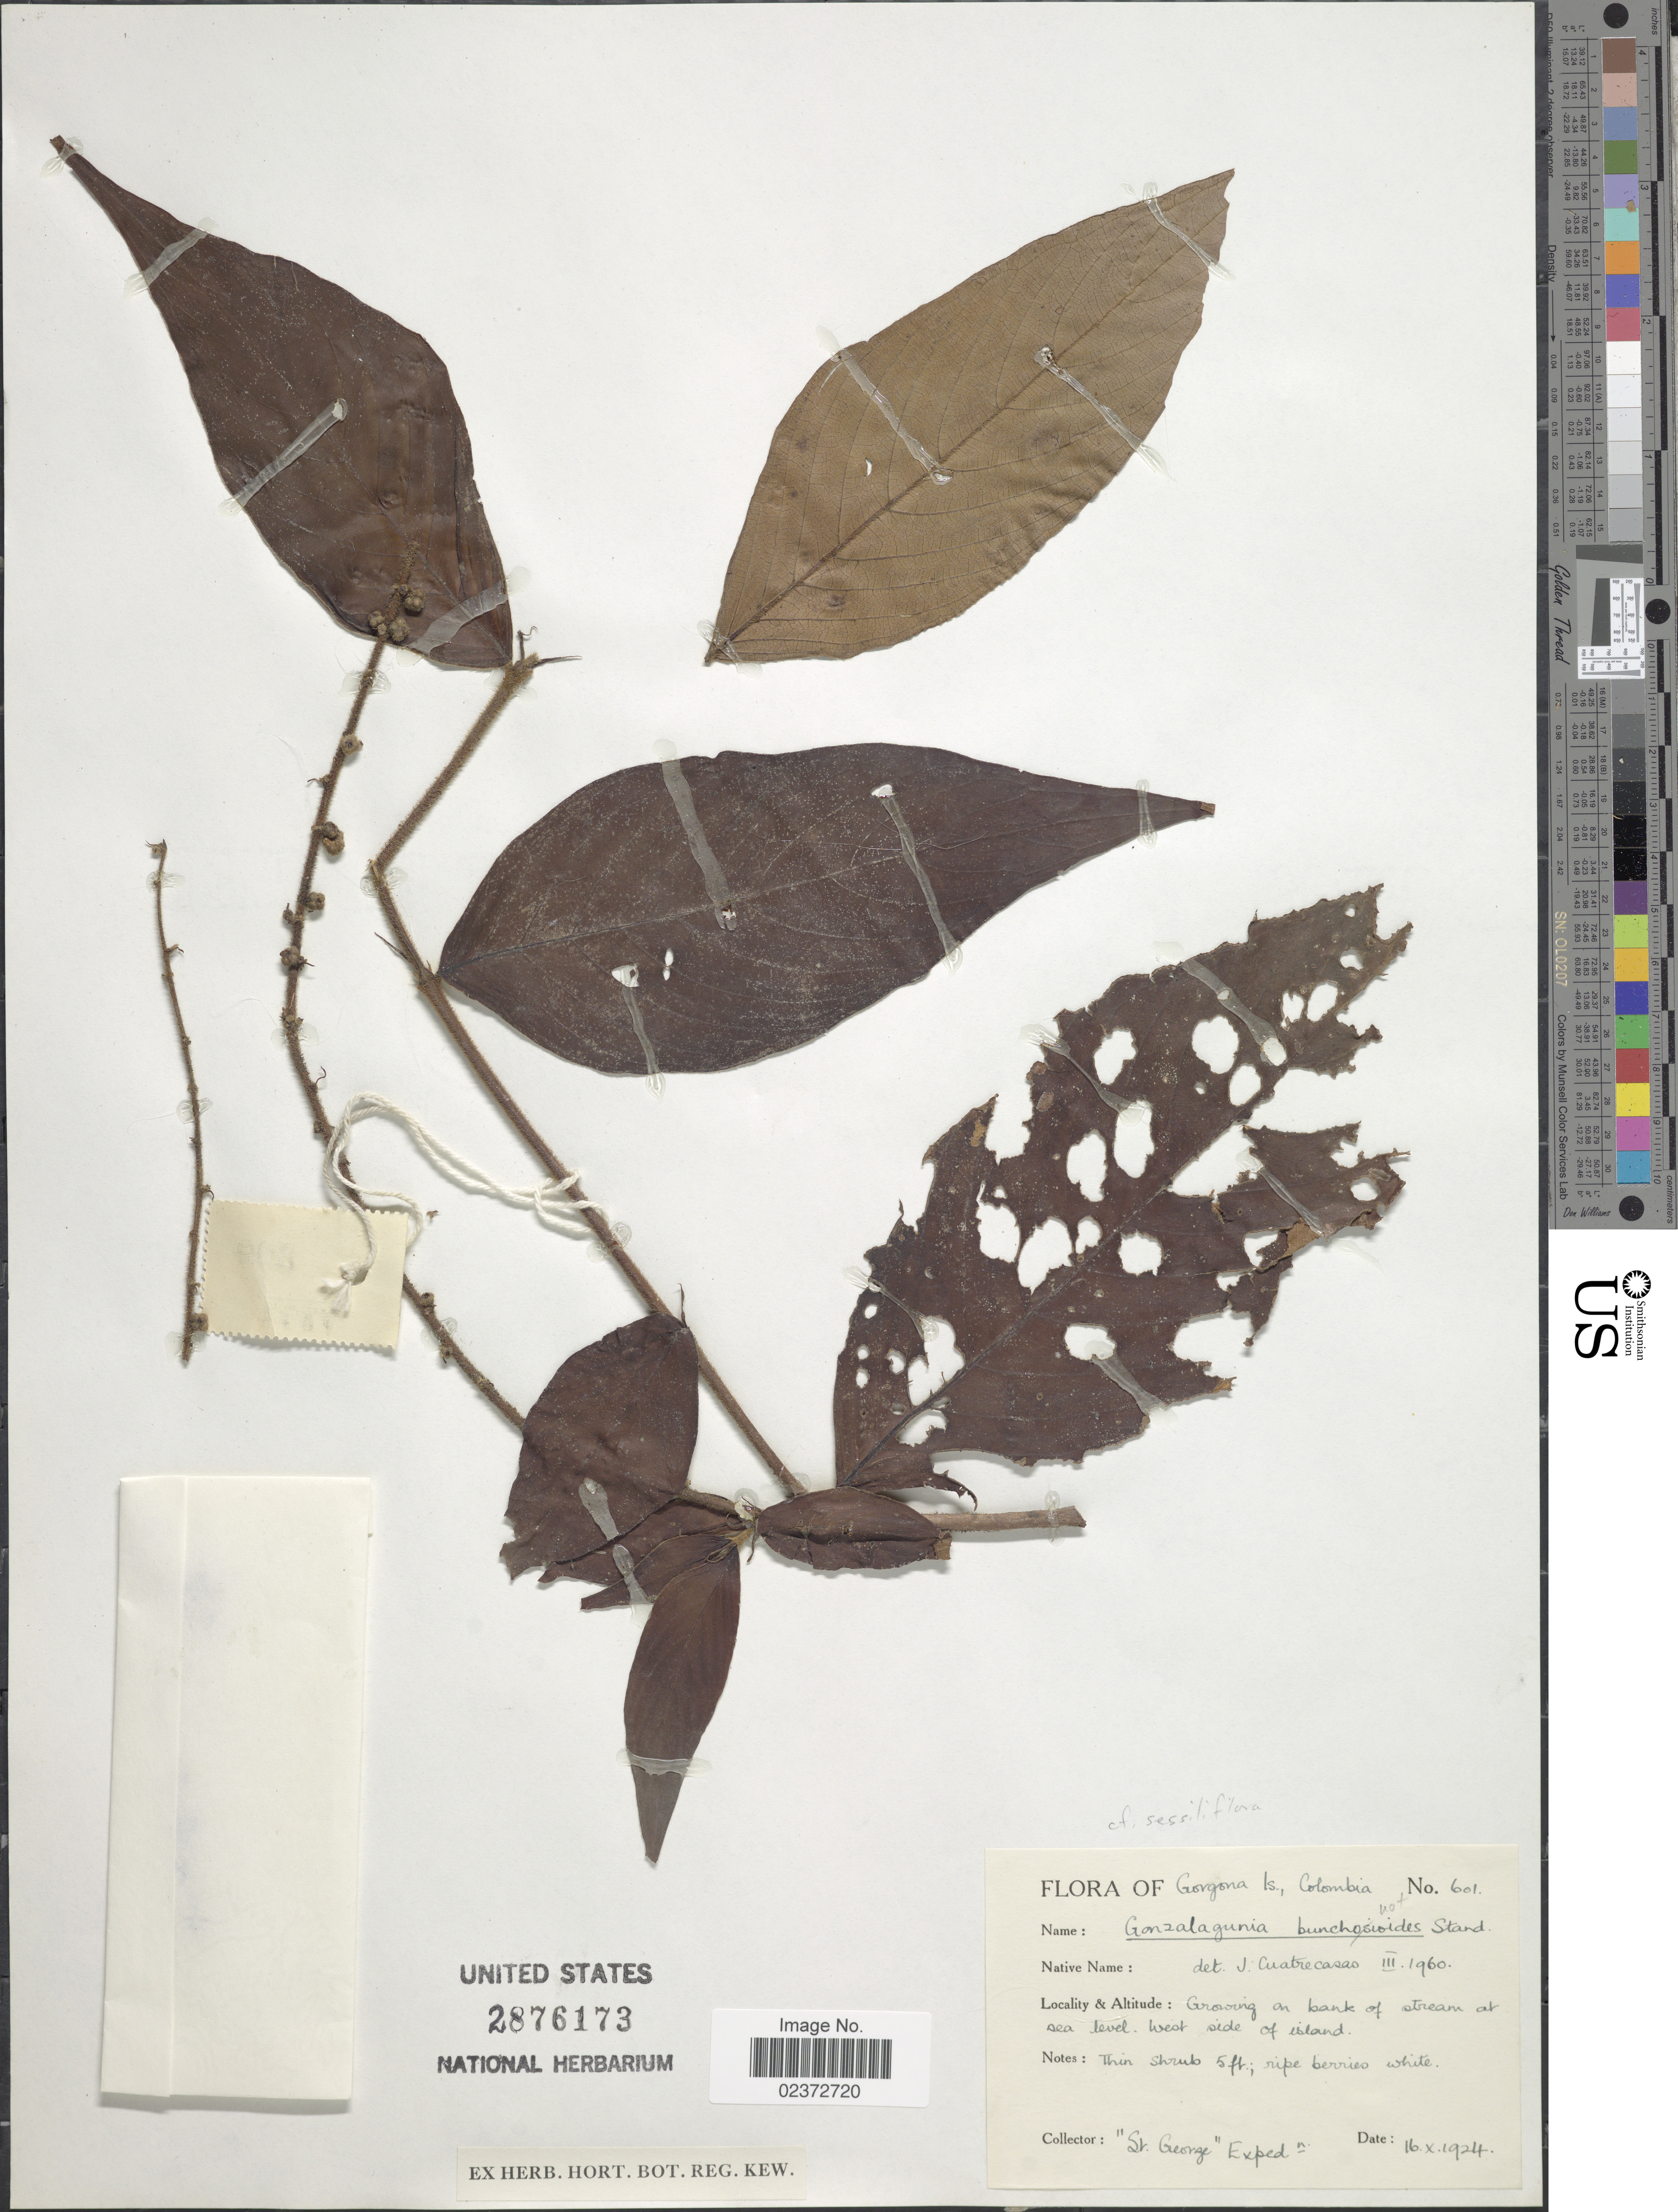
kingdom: Plantae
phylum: Tracheophyta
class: Magnoliopsida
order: Gentianales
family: Rubiaceae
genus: Gonzalagunia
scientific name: Gonzalagunia sp.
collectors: St. George Exped.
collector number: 601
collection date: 1924-10-16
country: Colombia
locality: Gorgona Is. bank of stream. West side of island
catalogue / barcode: US 2876173